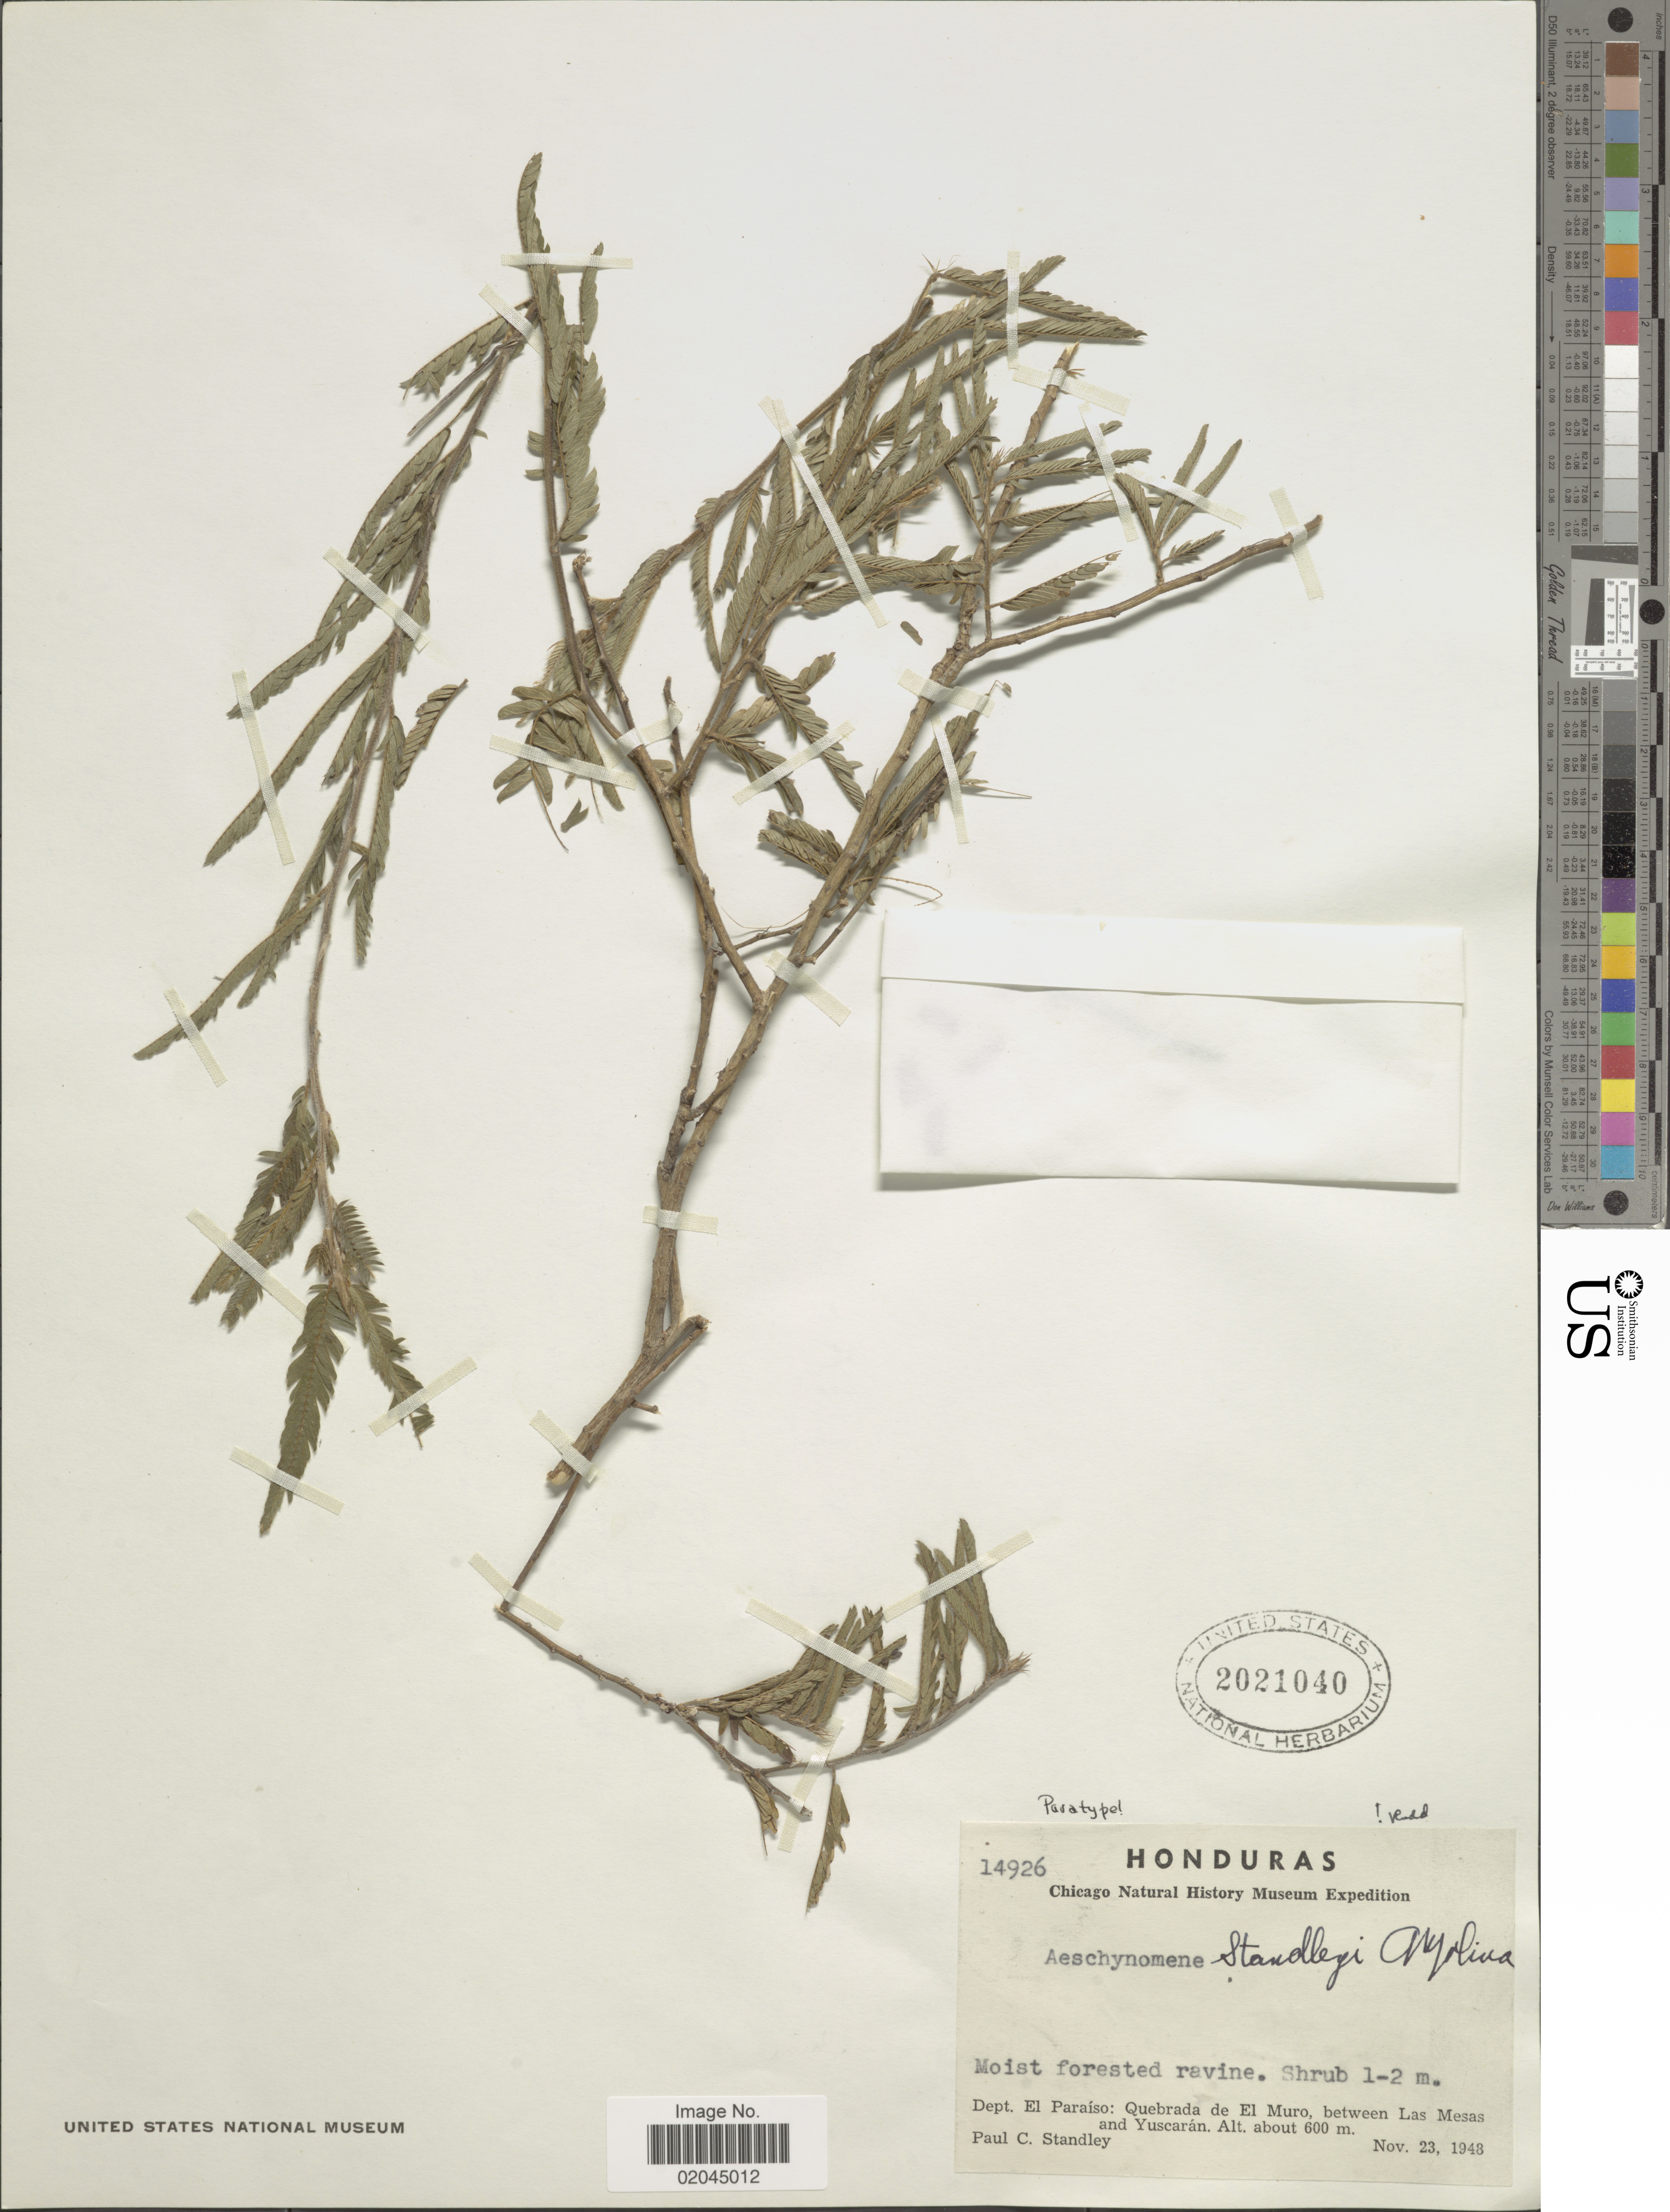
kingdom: Plantae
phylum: Tracheophyta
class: Magnoliopsida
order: Fabales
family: Fabaceae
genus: Aeschynomene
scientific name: Aeschynomene standleyi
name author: Ant. Molina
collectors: P. C. Standley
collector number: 14926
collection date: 1948-11-23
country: Honduras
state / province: El Paraíso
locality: Dept. El Paraiso: Quebrada de El Muro, between Las Mesas and Yuscaran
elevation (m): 600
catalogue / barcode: US 2021040